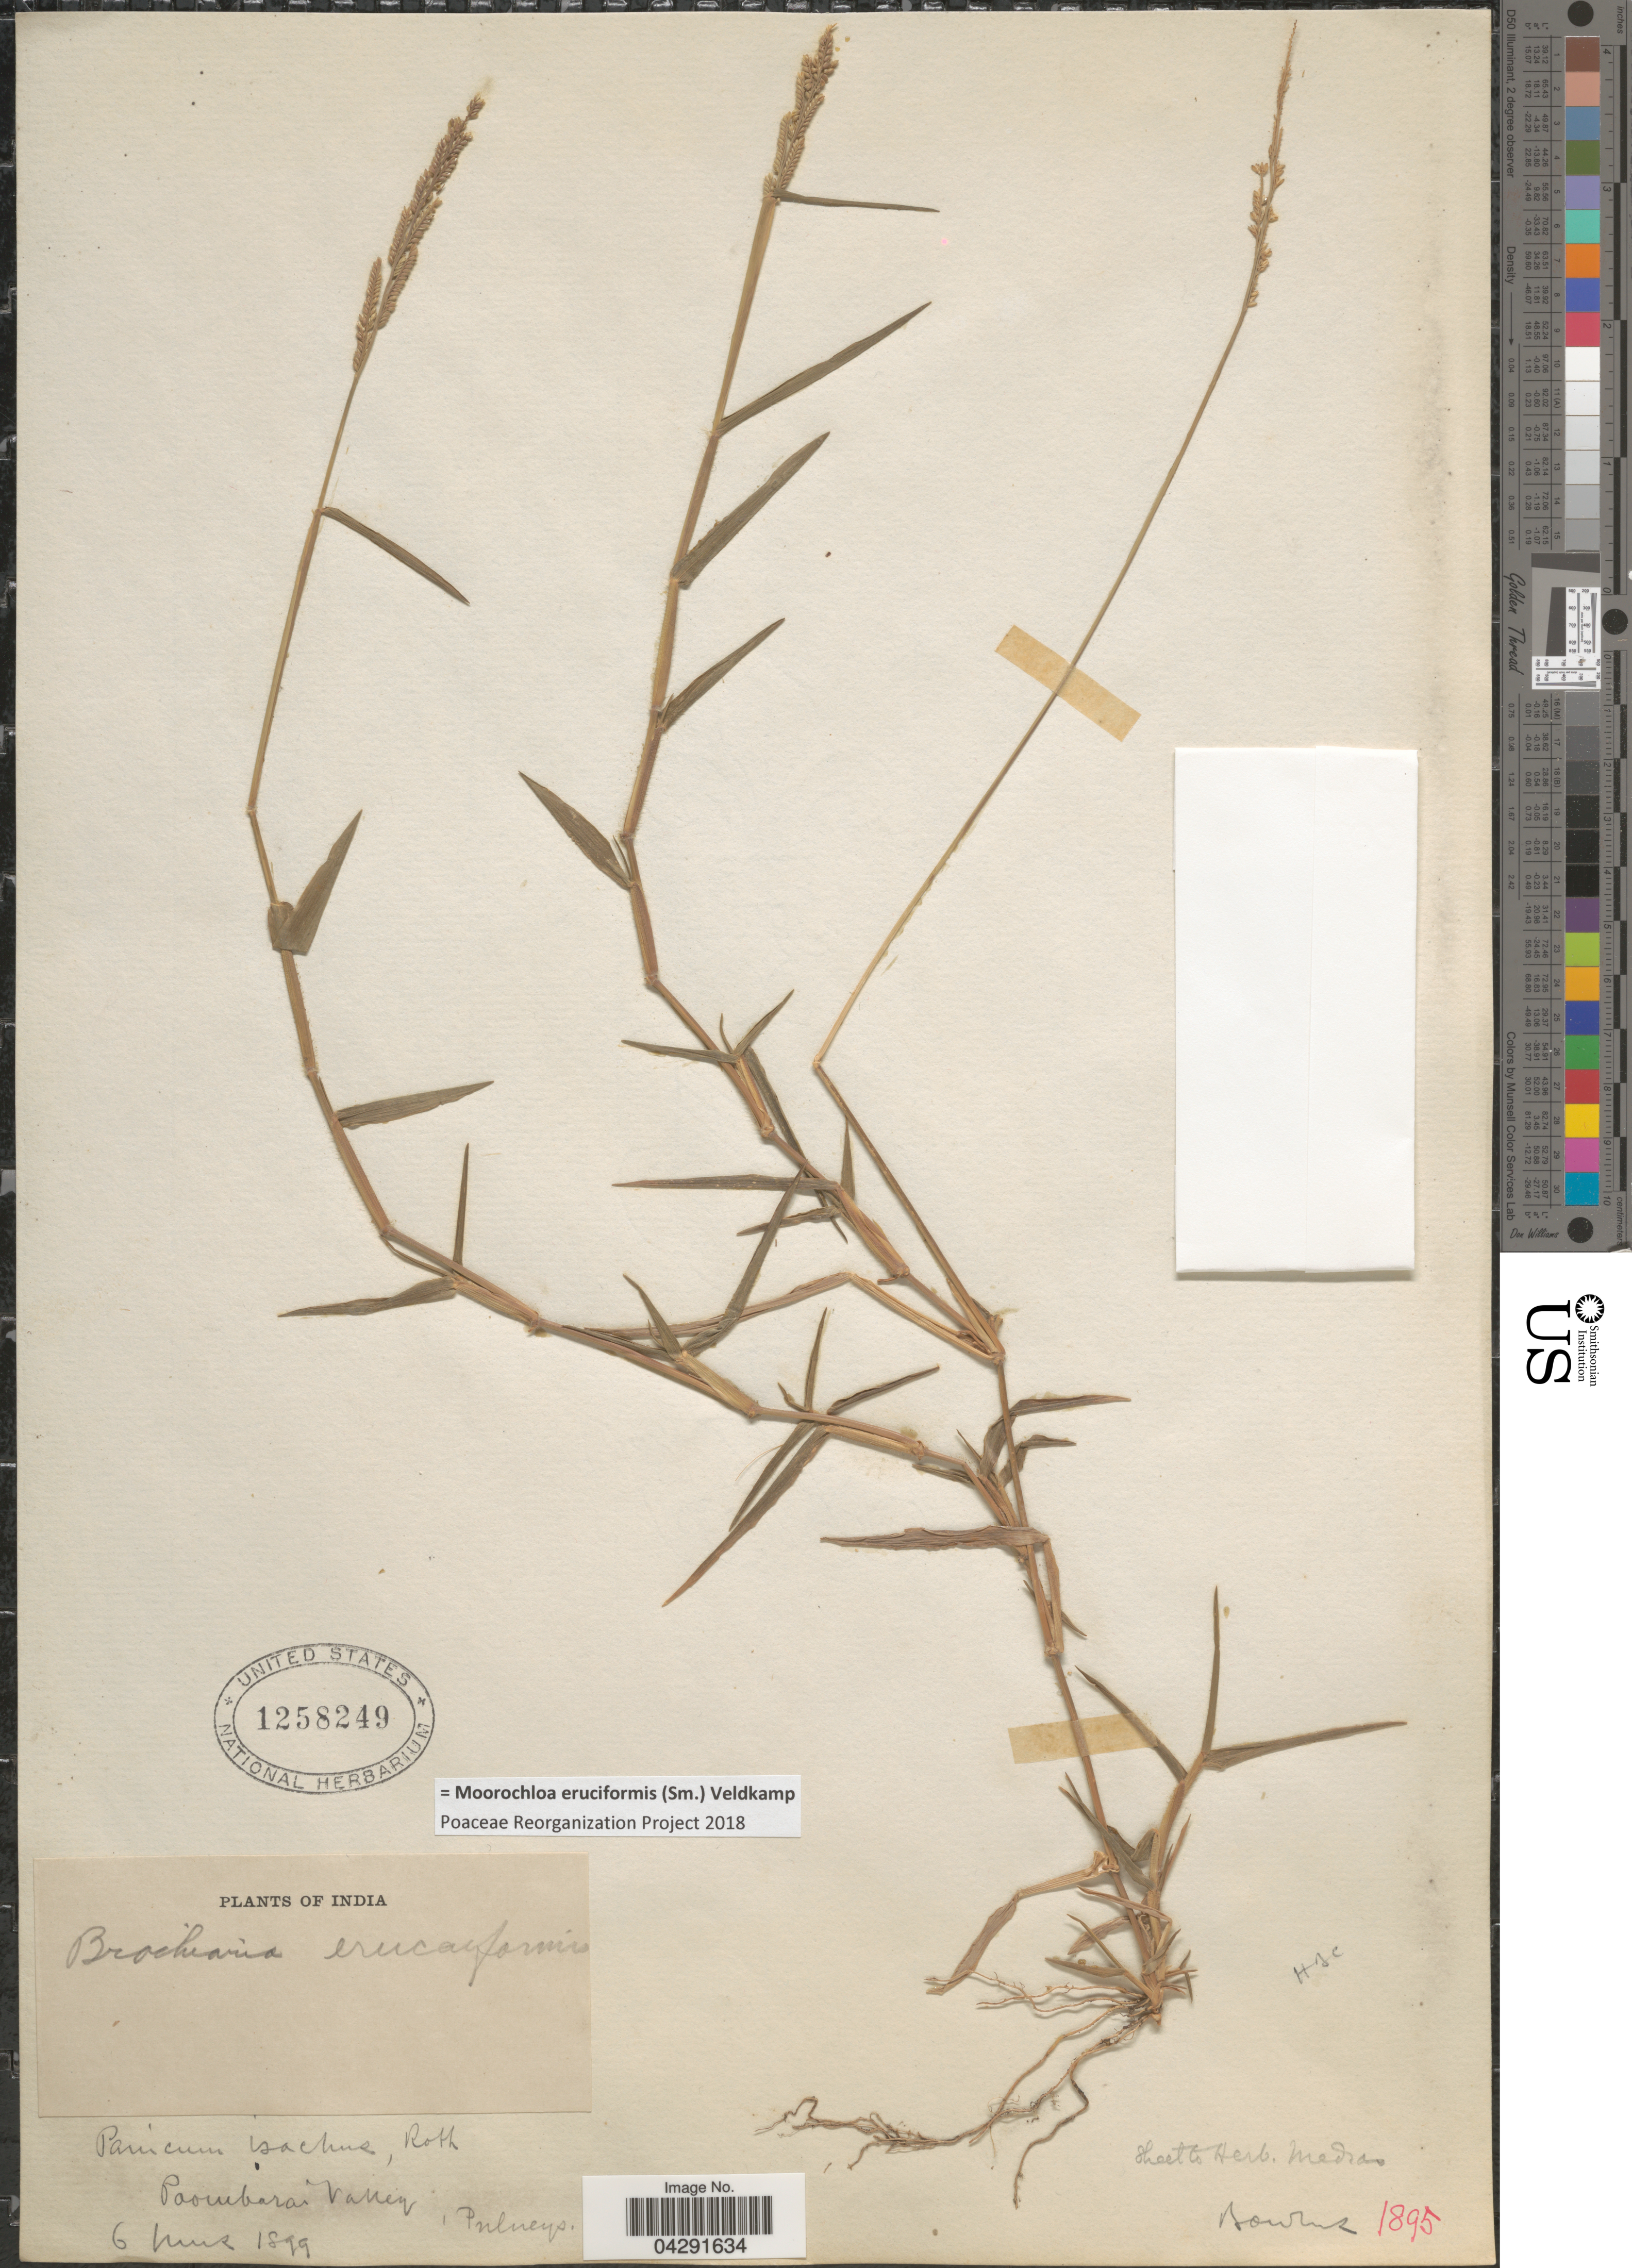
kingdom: Plantae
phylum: Tracheophyta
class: Liliopsida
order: Poales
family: Poaceae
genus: Moorochloa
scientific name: Moorochloa eruciformis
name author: (Sm.) Veldkamp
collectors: Tonduz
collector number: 1895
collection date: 1899-03-06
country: India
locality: Poombarai Valley, Pulneys.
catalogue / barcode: US 1258249